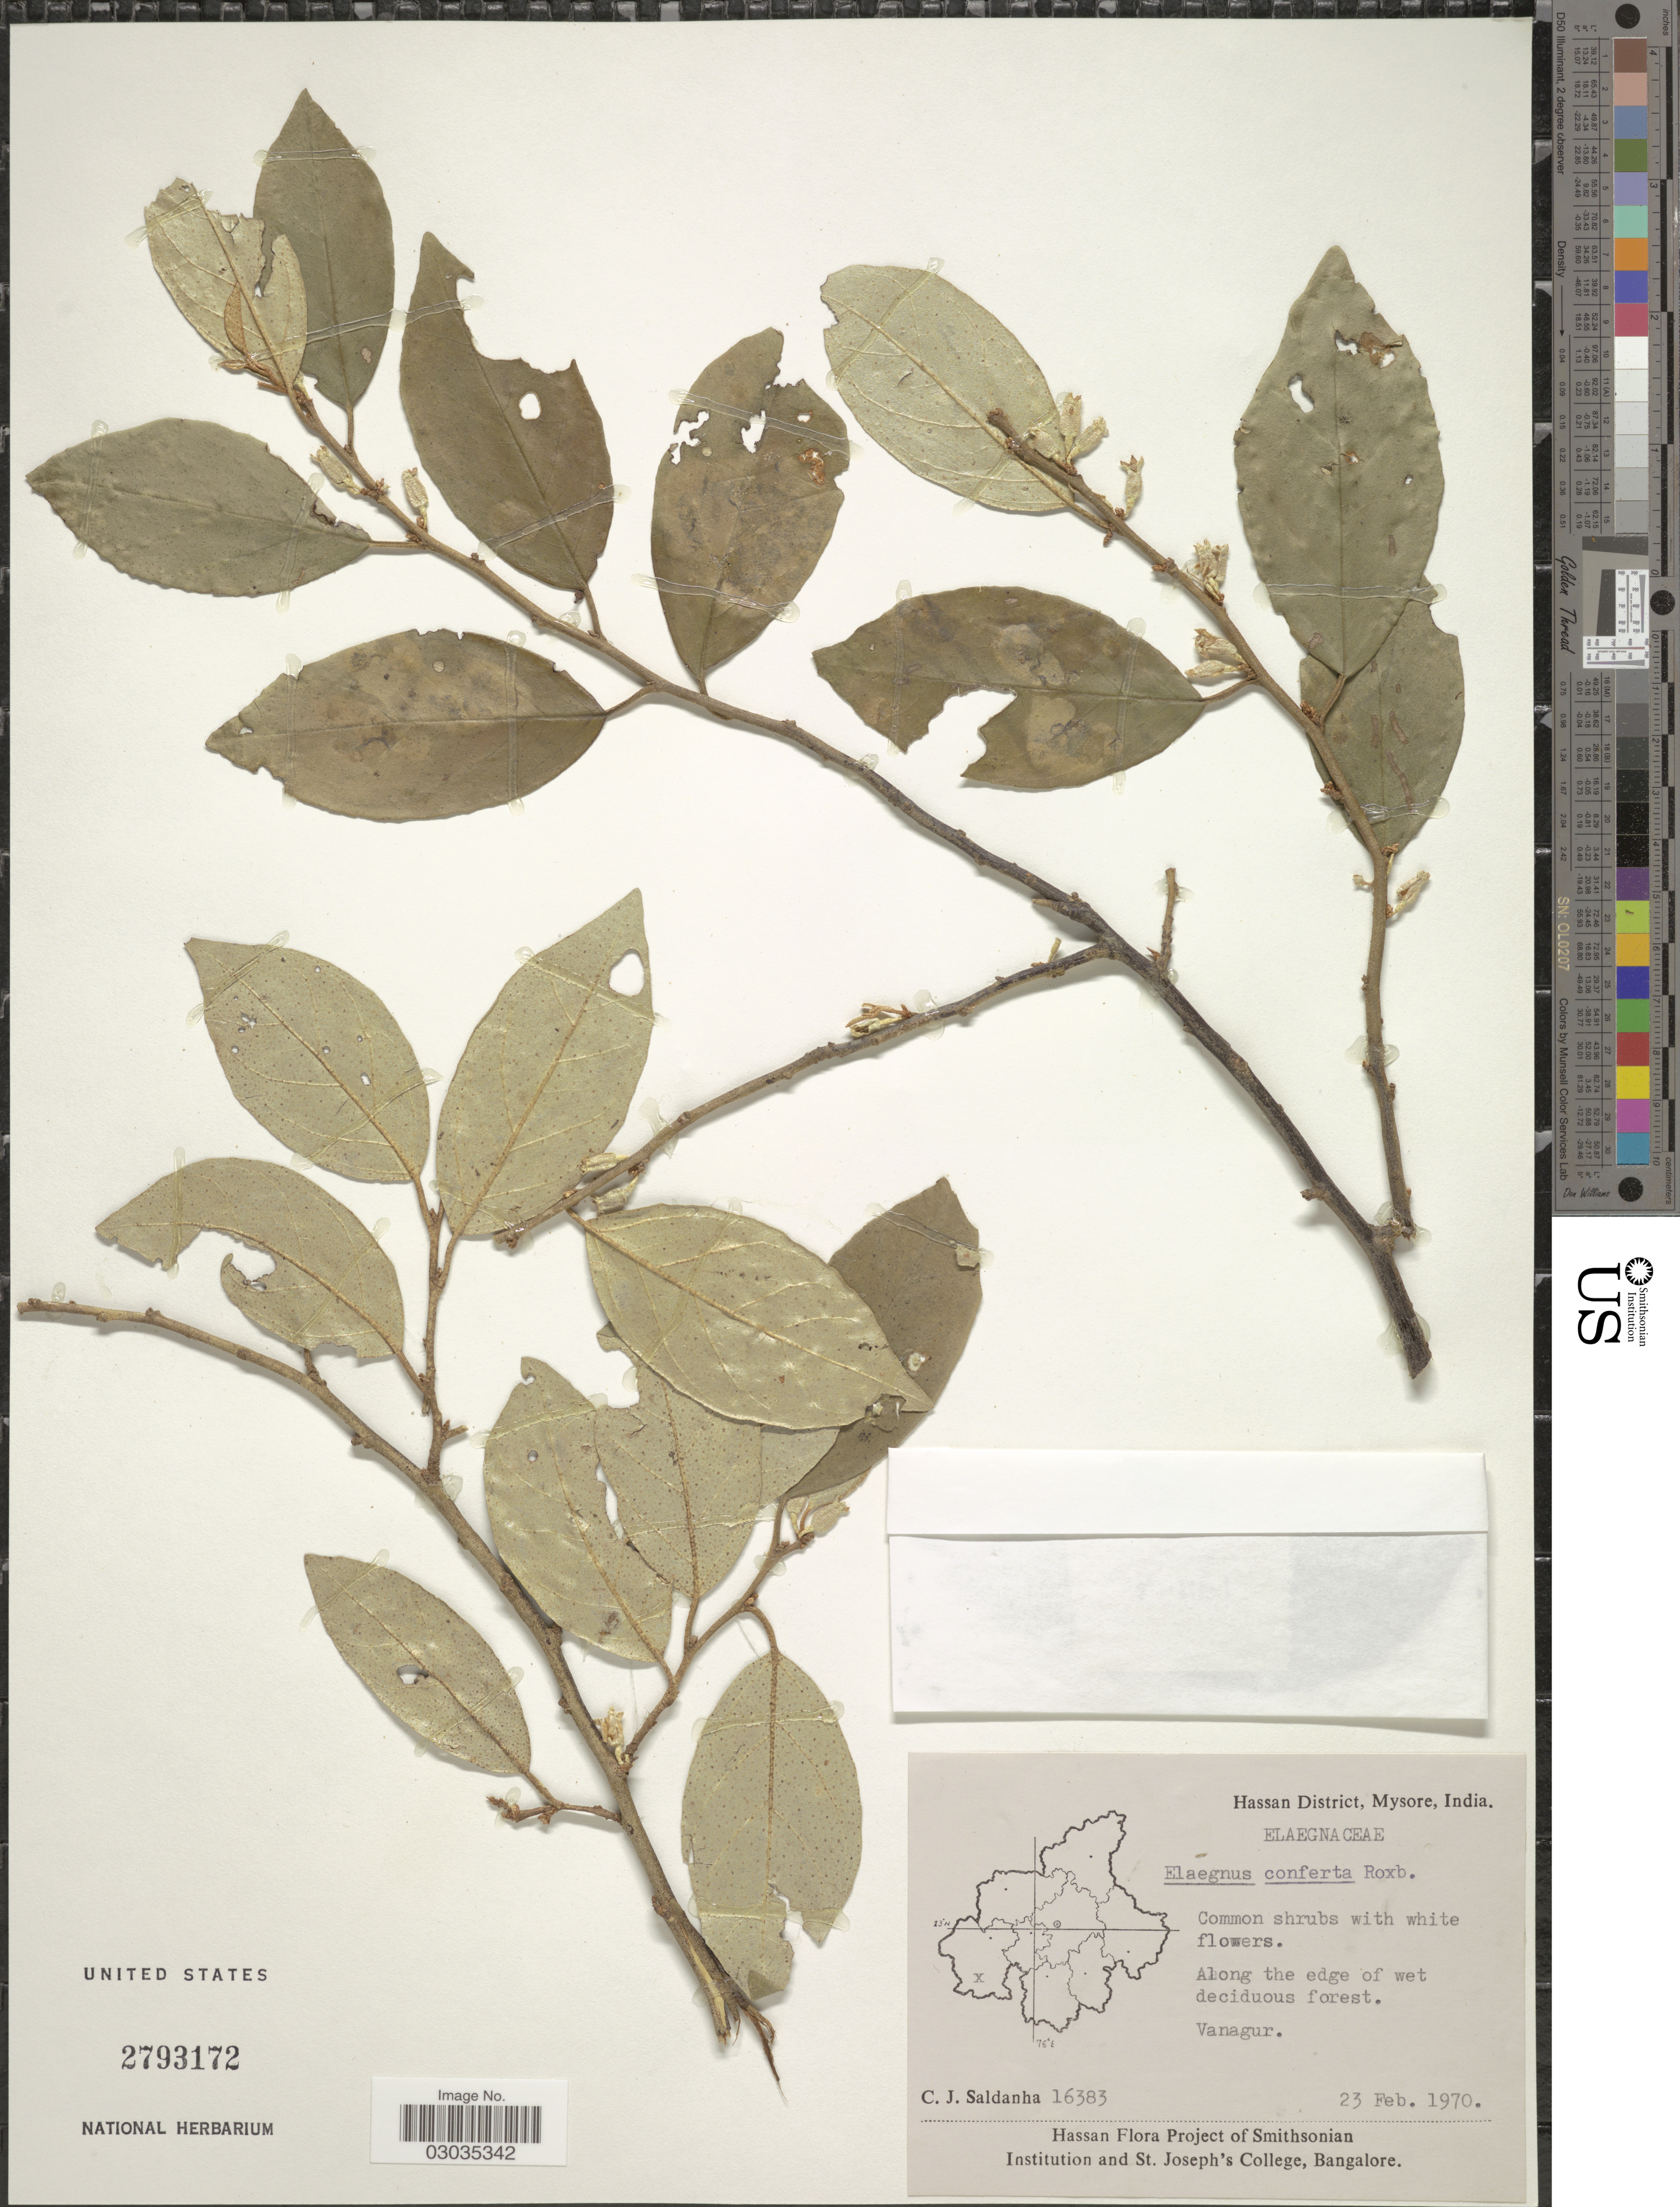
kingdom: Plantae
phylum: Tracheophyta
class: Magnoliopsida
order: Rosales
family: Elaeagnaceae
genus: Elaeagnus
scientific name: Elaeagnus conferta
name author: Roxb.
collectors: C. J. Saldanha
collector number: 16383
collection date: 1970-02-23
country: India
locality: Hassan District, Mysore. Along the edge of wet deciduous forest. Vanagur.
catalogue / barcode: US 2793172